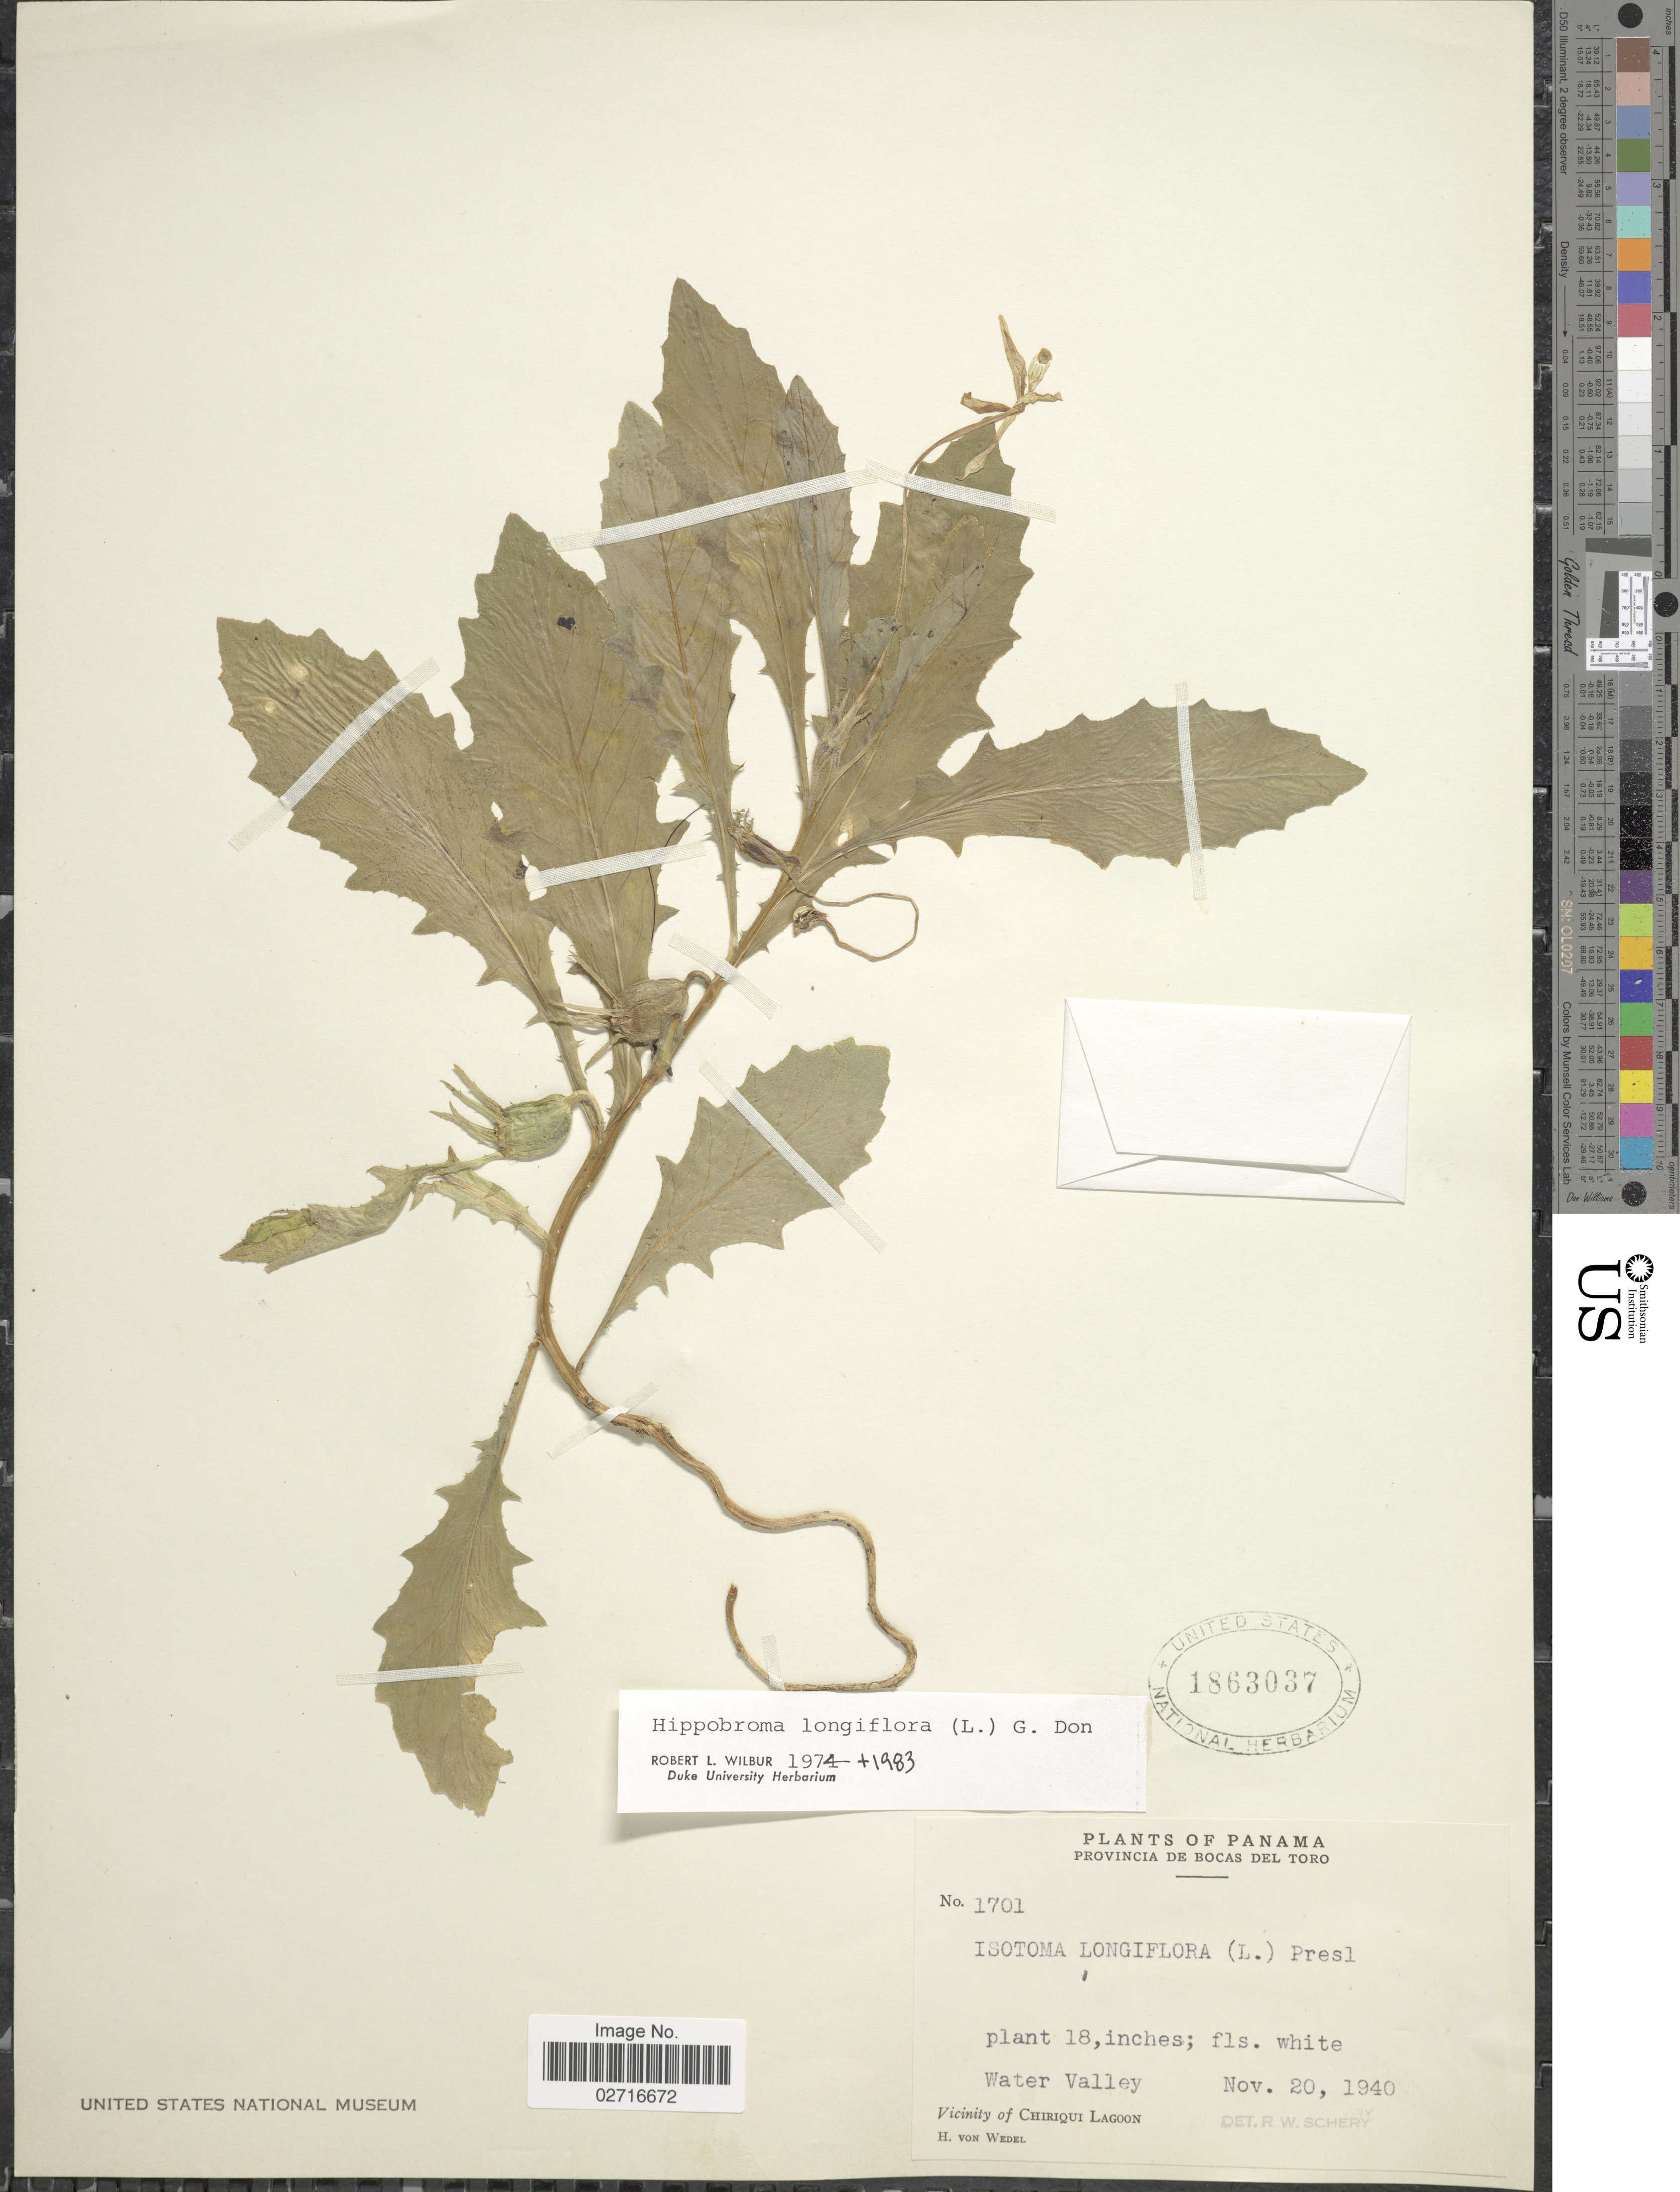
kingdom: Plantae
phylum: Tracheophyta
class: Magnoliopsida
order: Asterales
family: Campanulaceae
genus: Hippobroma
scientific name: Hippobroma longiflora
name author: (L.) G. Don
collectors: H. von Wedel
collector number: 1701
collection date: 1940-11-20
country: Panama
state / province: Bocas del Toro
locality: Bocas del Toro, Vicinity of Chiriqui Lagoon, Water Valley.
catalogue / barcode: US 1863037